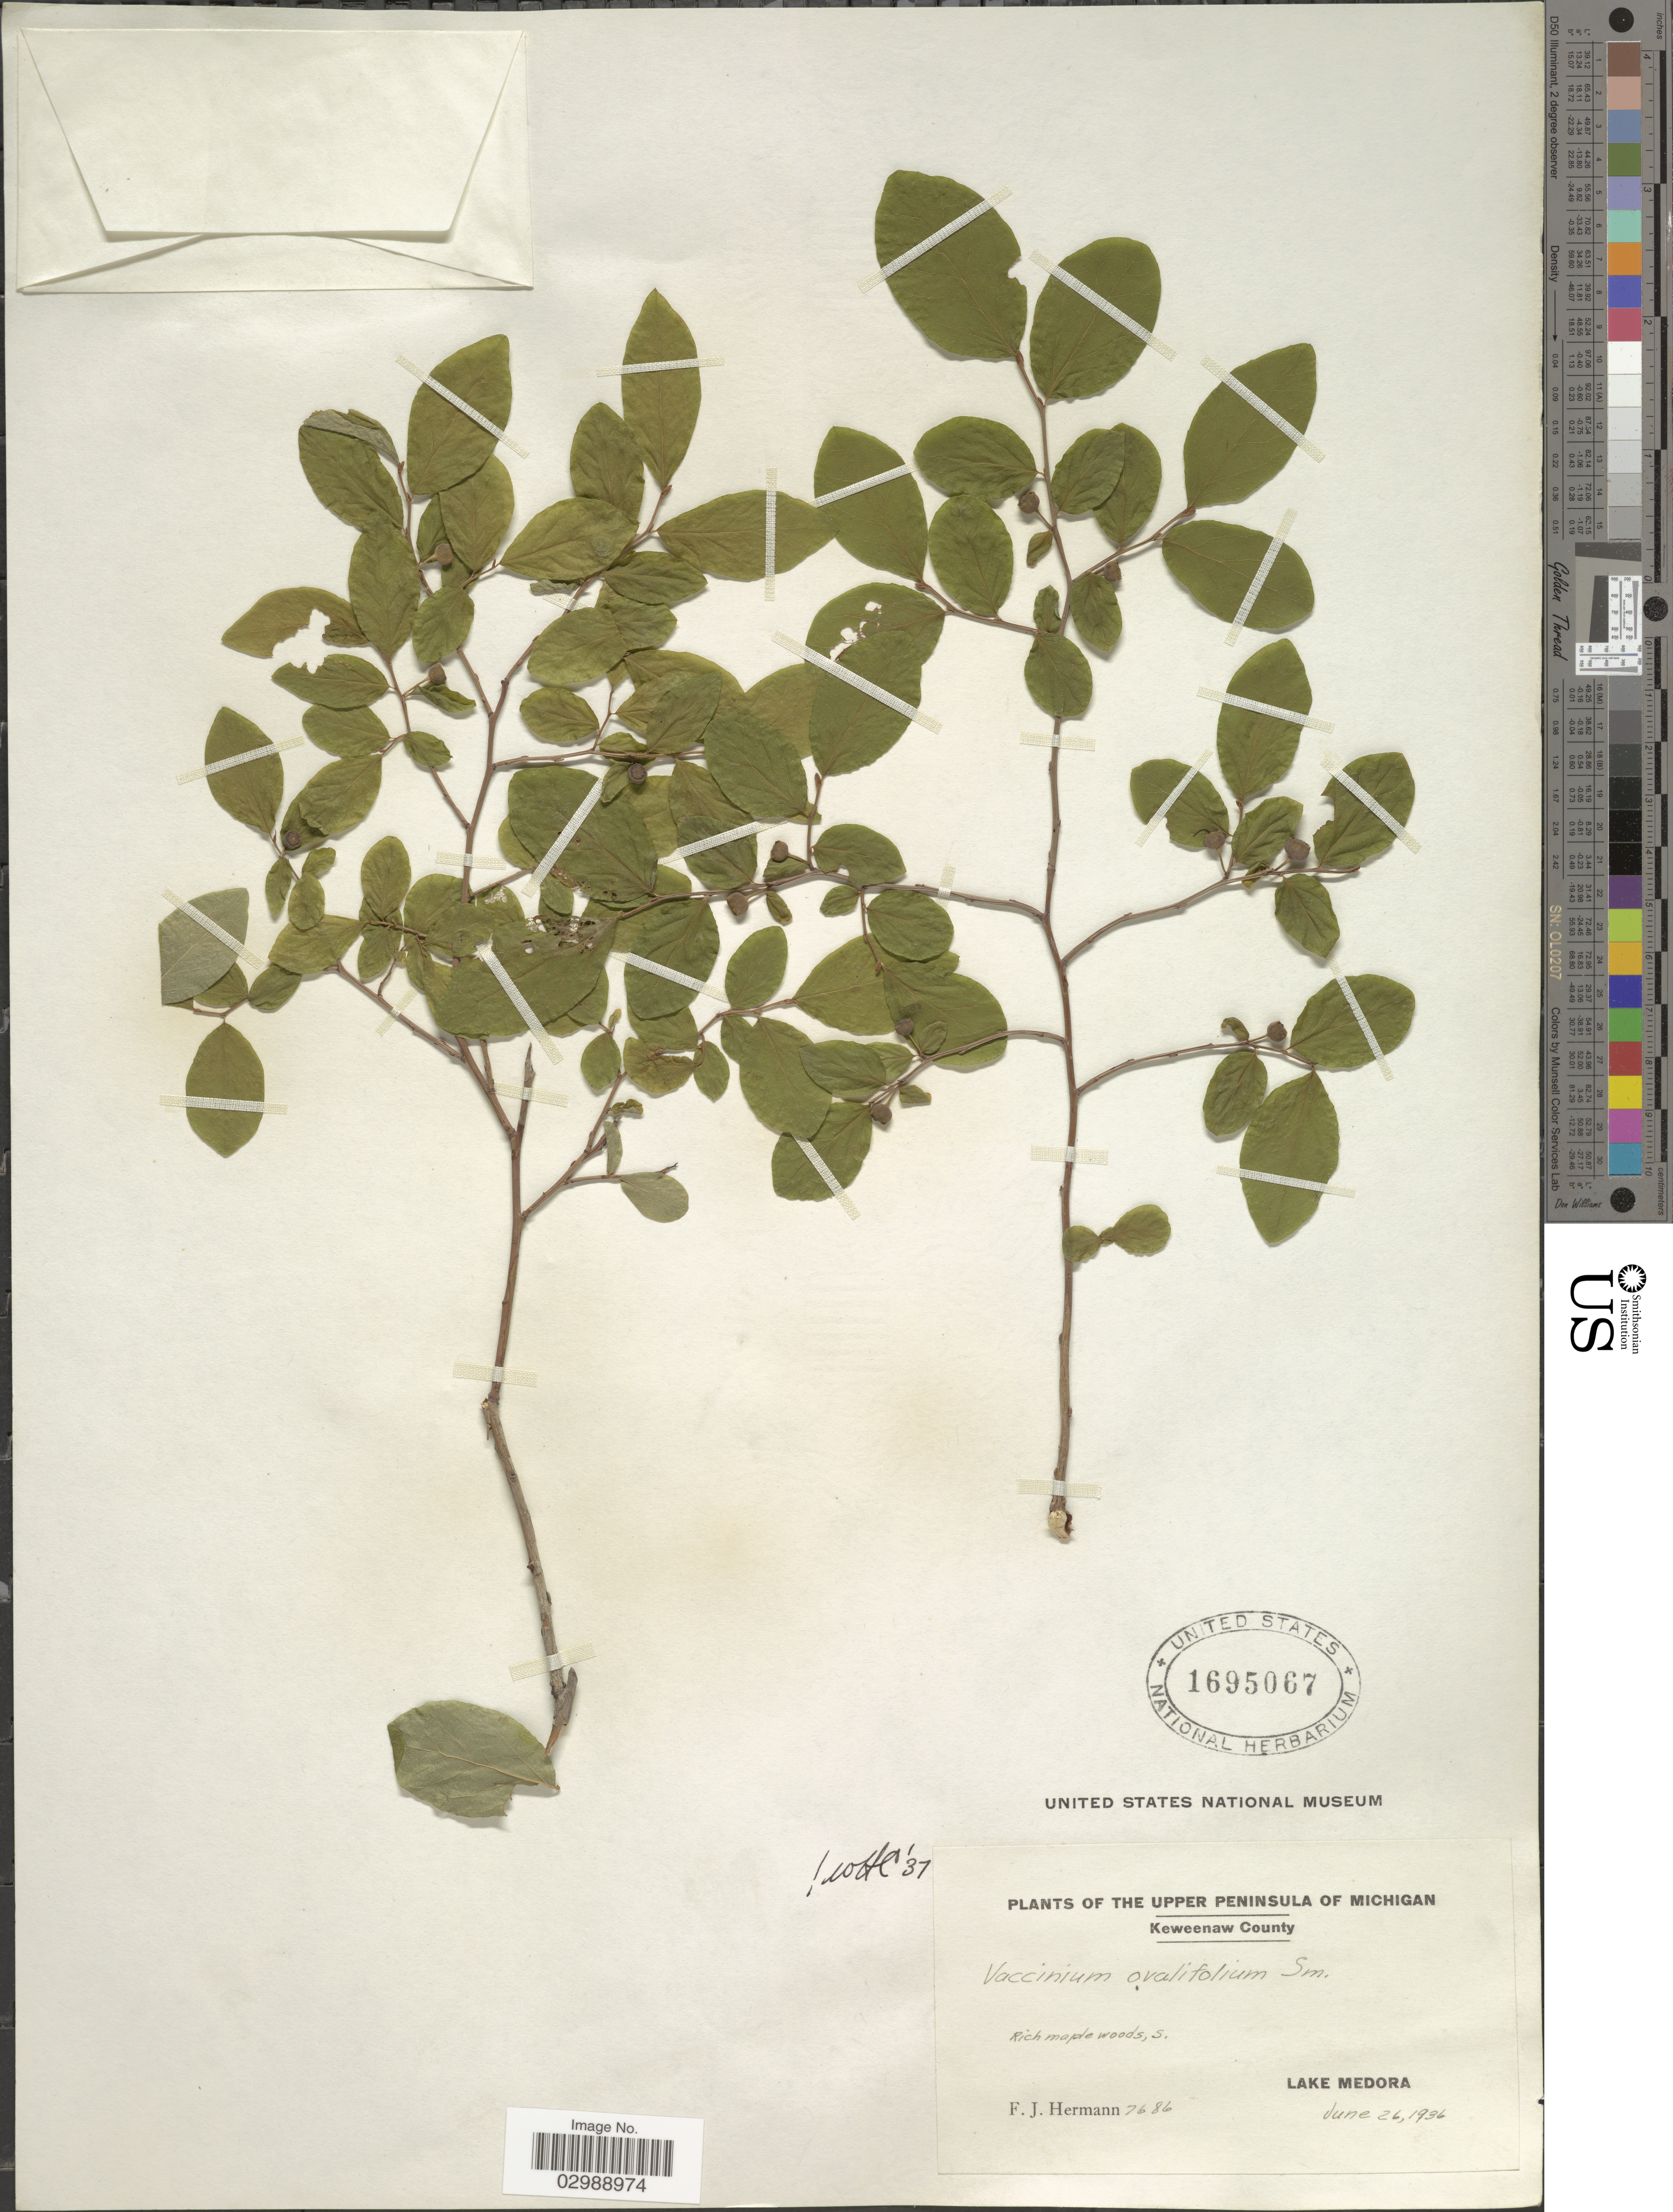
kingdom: Plantae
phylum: Tracheophyta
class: Magnoliopsida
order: Ericales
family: Ericaceae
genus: Vaccinium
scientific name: Vaccinium ovalifolium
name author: Sm.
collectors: F. J. Hermann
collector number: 7686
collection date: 1936-06-26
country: United States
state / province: Michigan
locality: Upper Peninsula of Michigan. Keweenaw County. Lake Medora.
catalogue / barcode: US 1695067